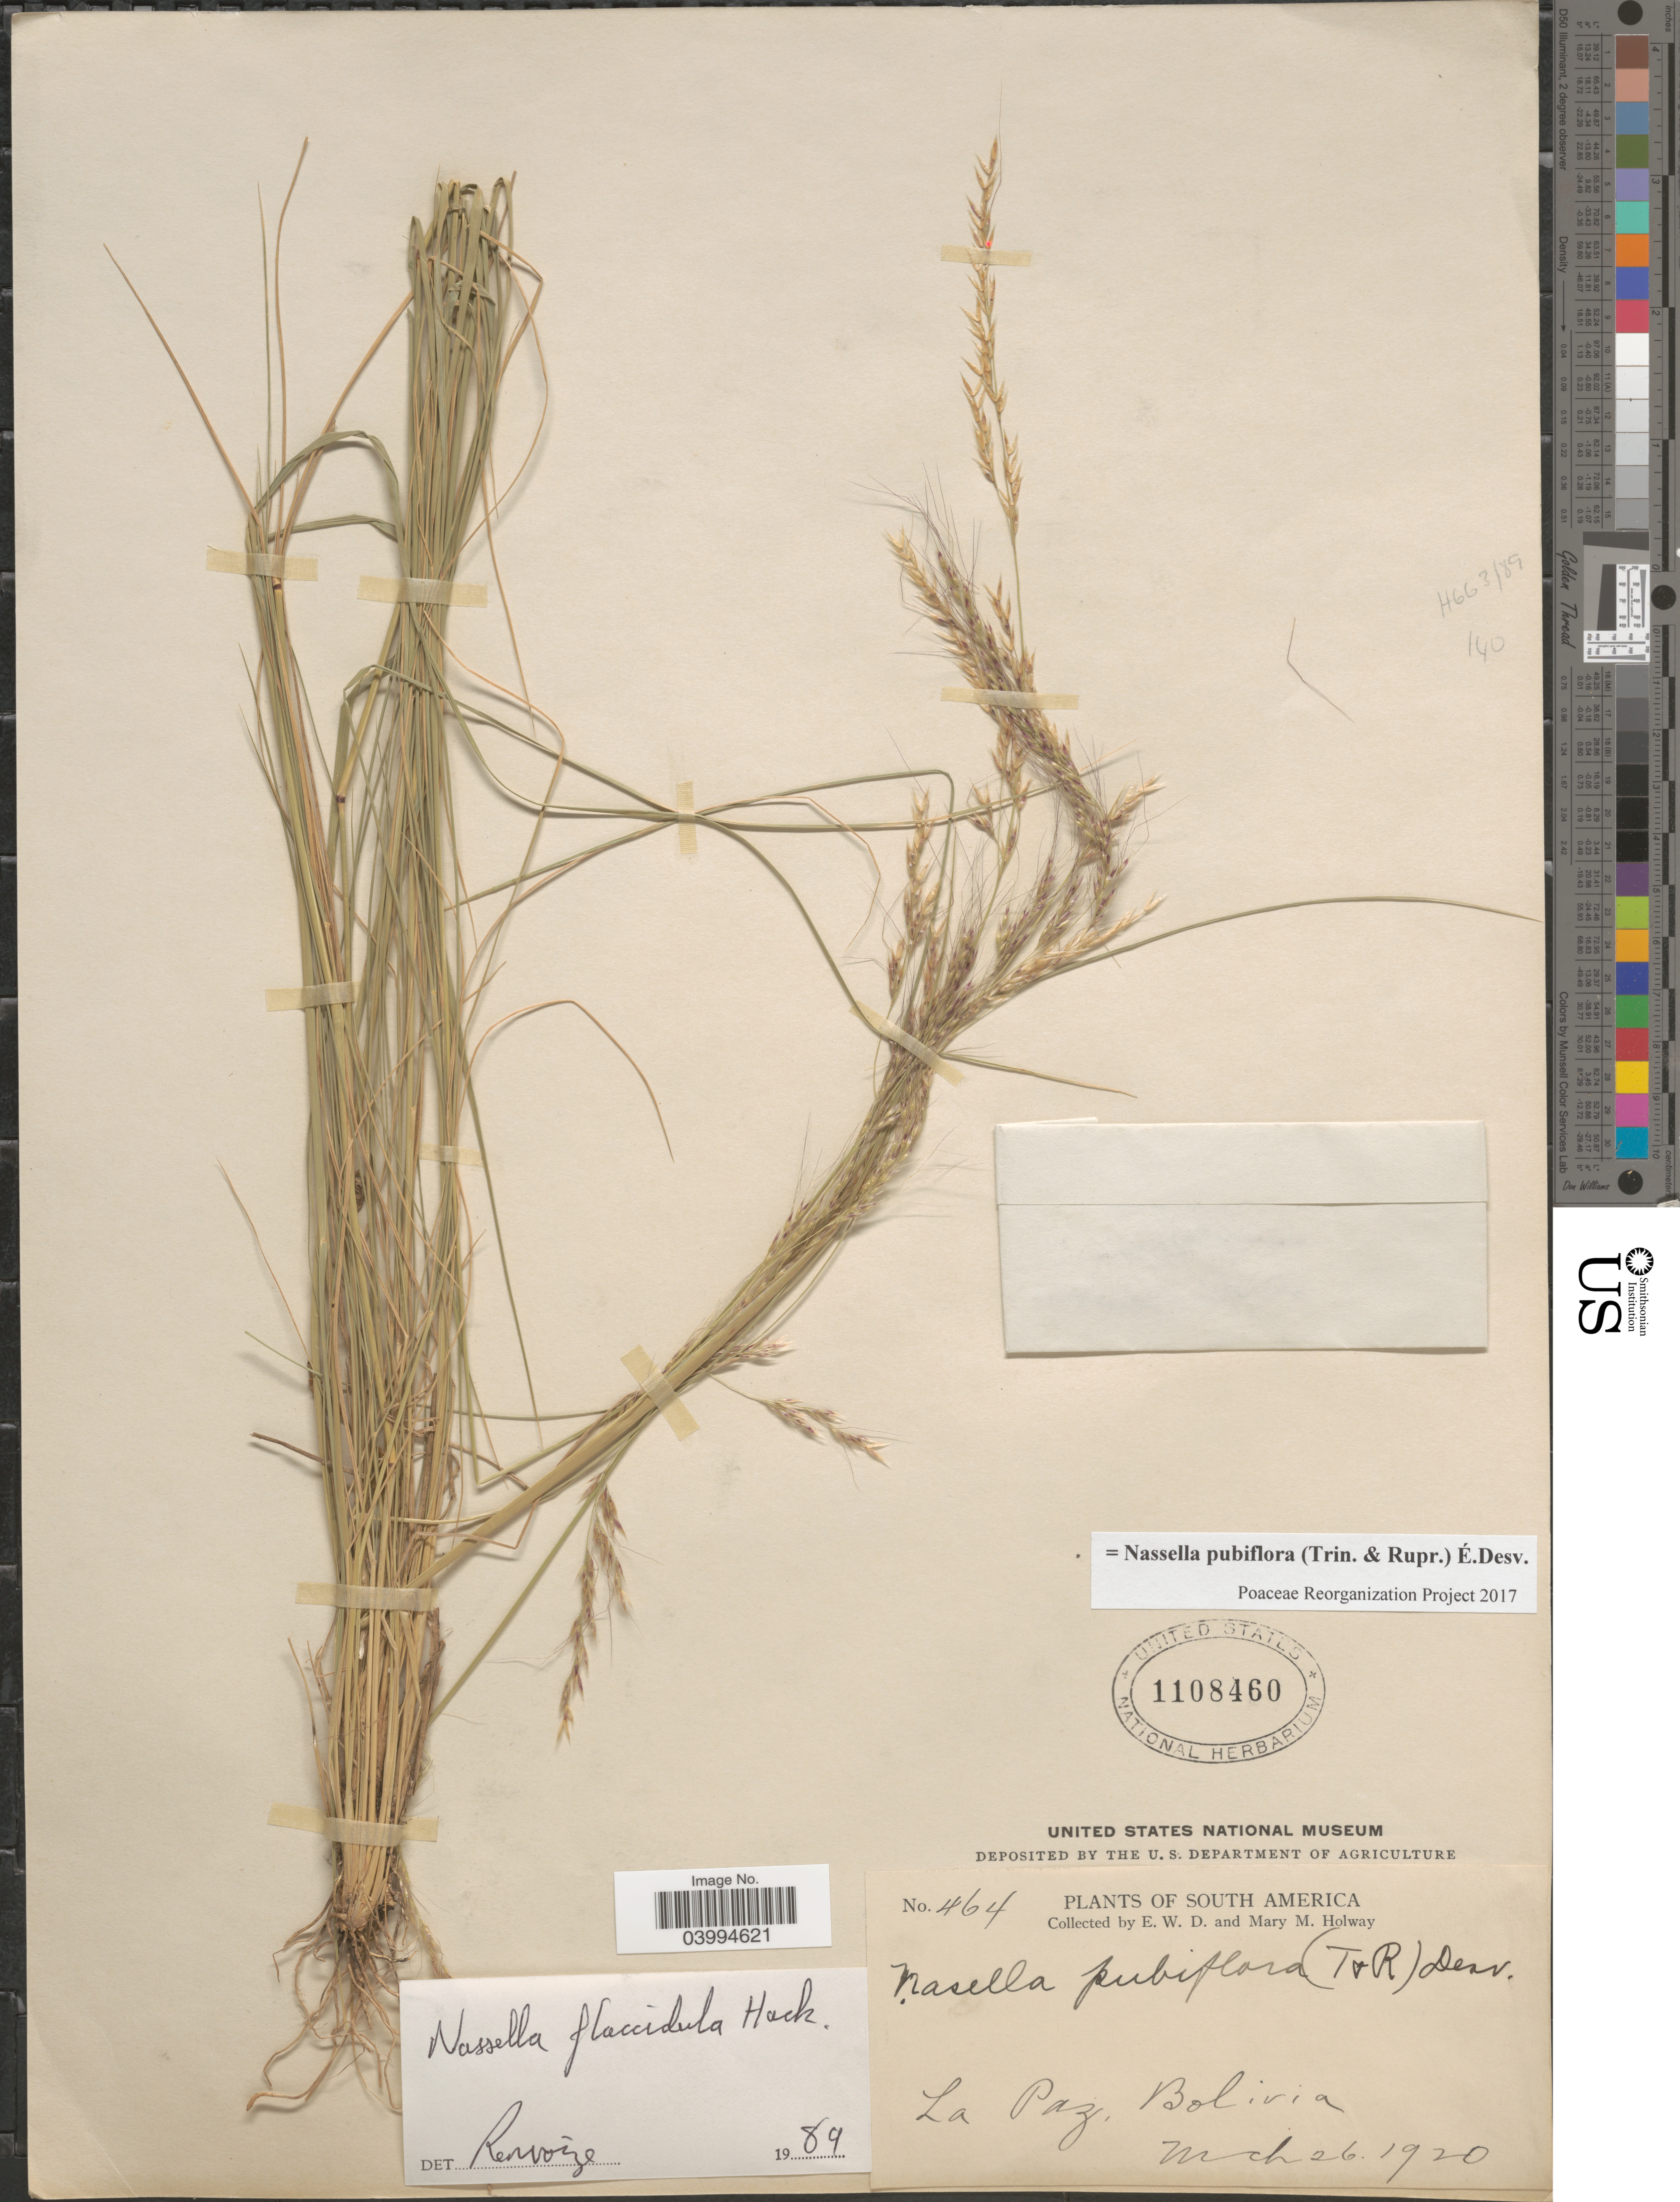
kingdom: Plantae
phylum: Tracheophyta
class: Liliopsida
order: Poales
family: Poaceae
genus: Nassella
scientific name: Nassella pubiflora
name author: (Trin. & Rupr.) É. Desv.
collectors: E. W. D. Holway & M. M. Holway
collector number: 464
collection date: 1920-03-26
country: Bolivia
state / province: La Paz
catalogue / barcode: US 1108460